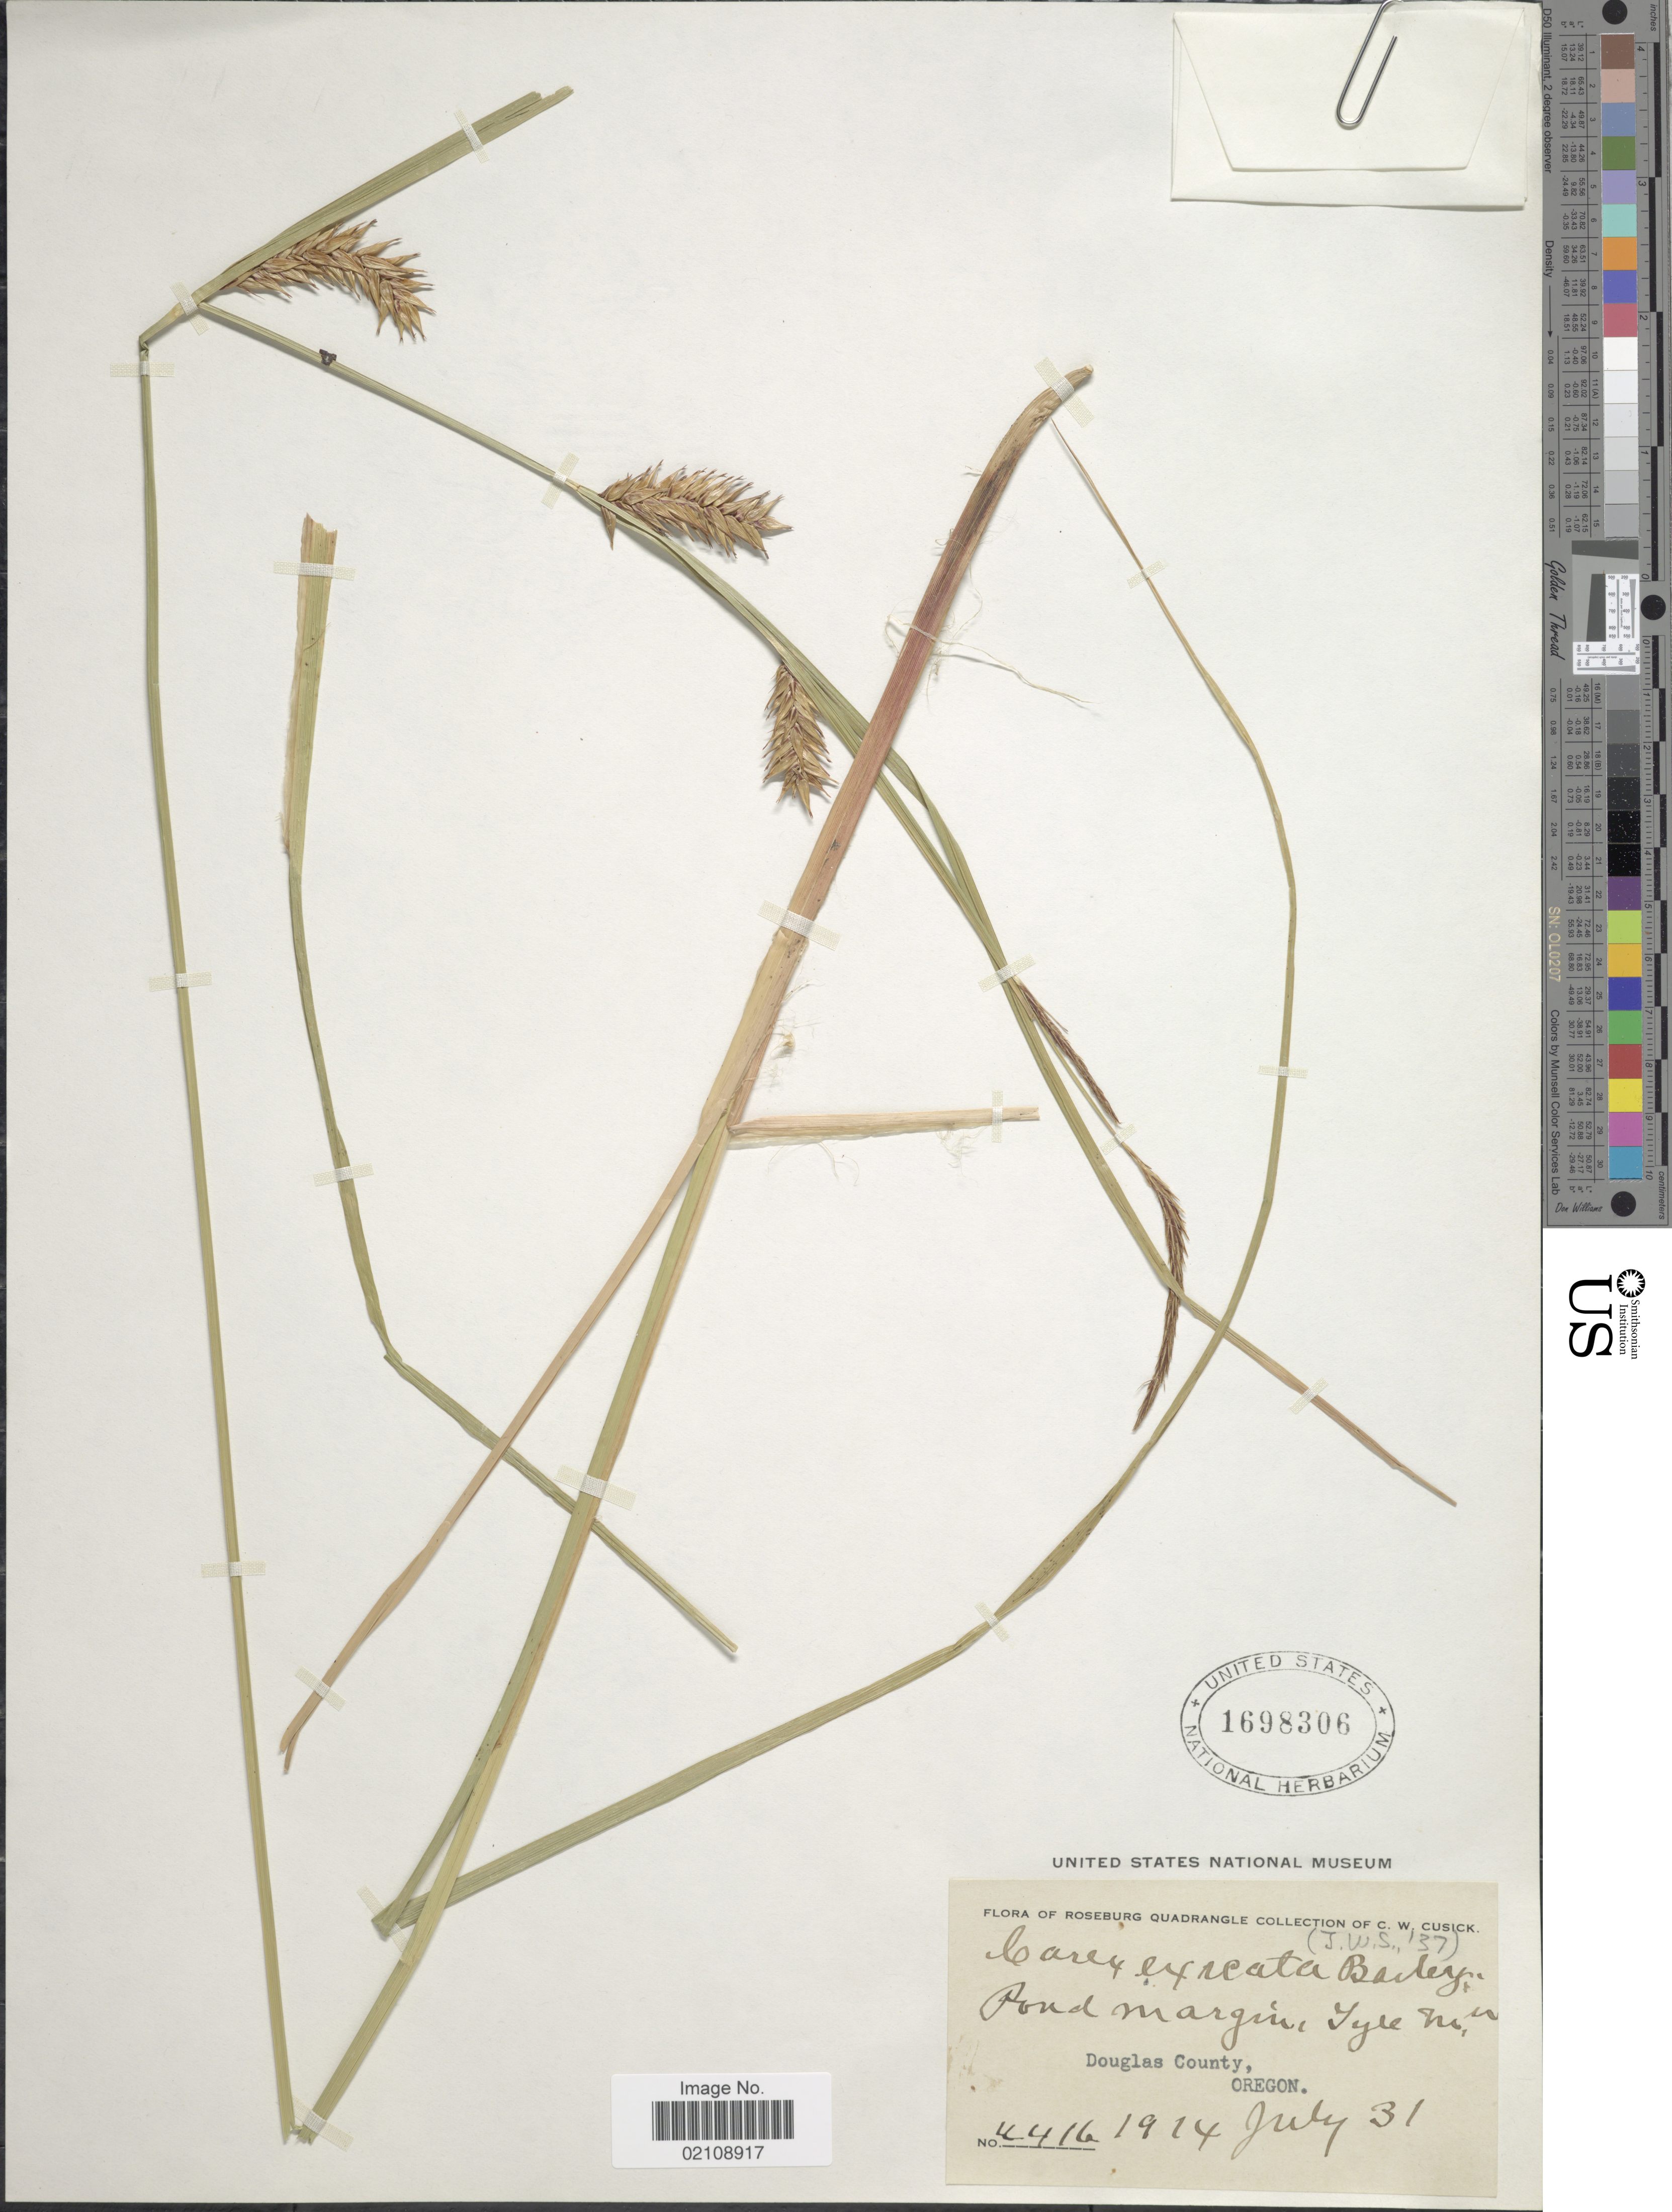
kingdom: Plantae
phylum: Tracheophyta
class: Liliopsida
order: Poales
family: Cyperaceae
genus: Carex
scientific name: Carex exsiccata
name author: L.H. Bailey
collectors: C. Cusick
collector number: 4416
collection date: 1914-07-31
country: United States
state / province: Oregon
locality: Roseburg Quadrangle, Douglas County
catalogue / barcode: US 1698306